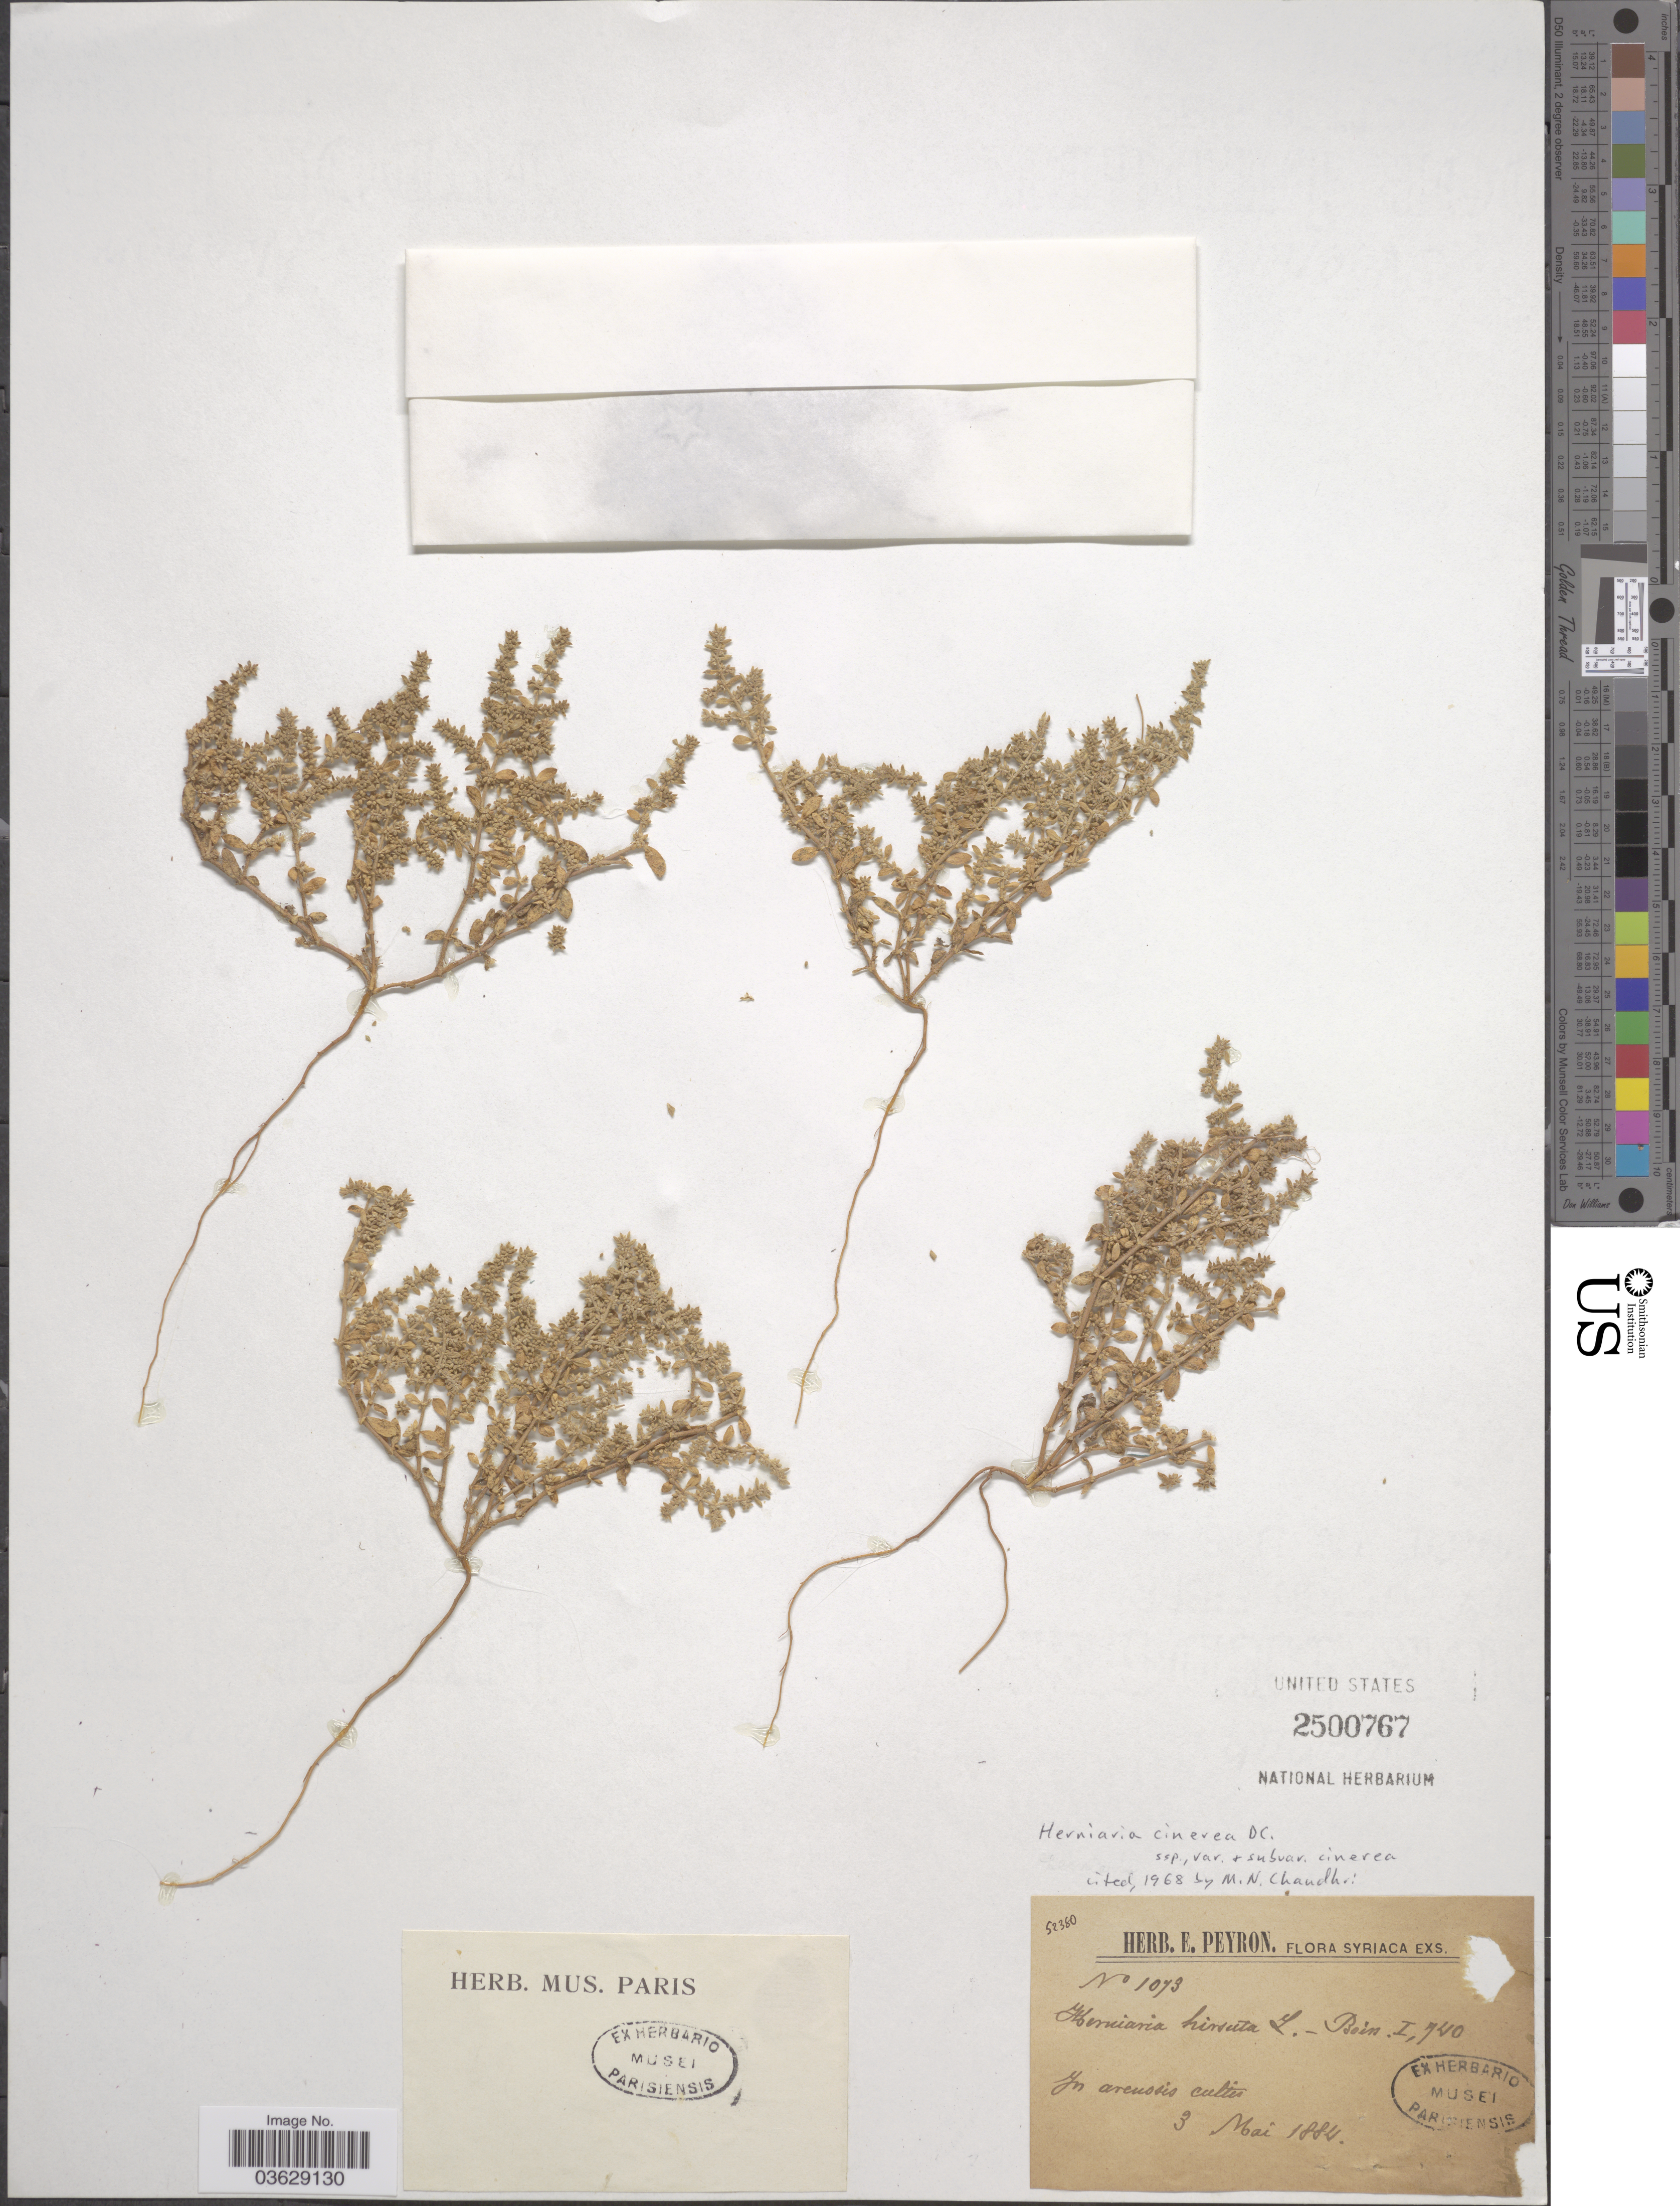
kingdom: Plantae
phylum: Tracheophyta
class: Magnoliopsida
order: Caryophyllales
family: Caryophyllaceae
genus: Herniaria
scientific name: Herniaria cinerea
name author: DC.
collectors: Ex herb. E. Peyron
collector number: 52380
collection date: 1884-05-03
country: Syria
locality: Syriaca. In arensis cultis.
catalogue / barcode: US 2500767